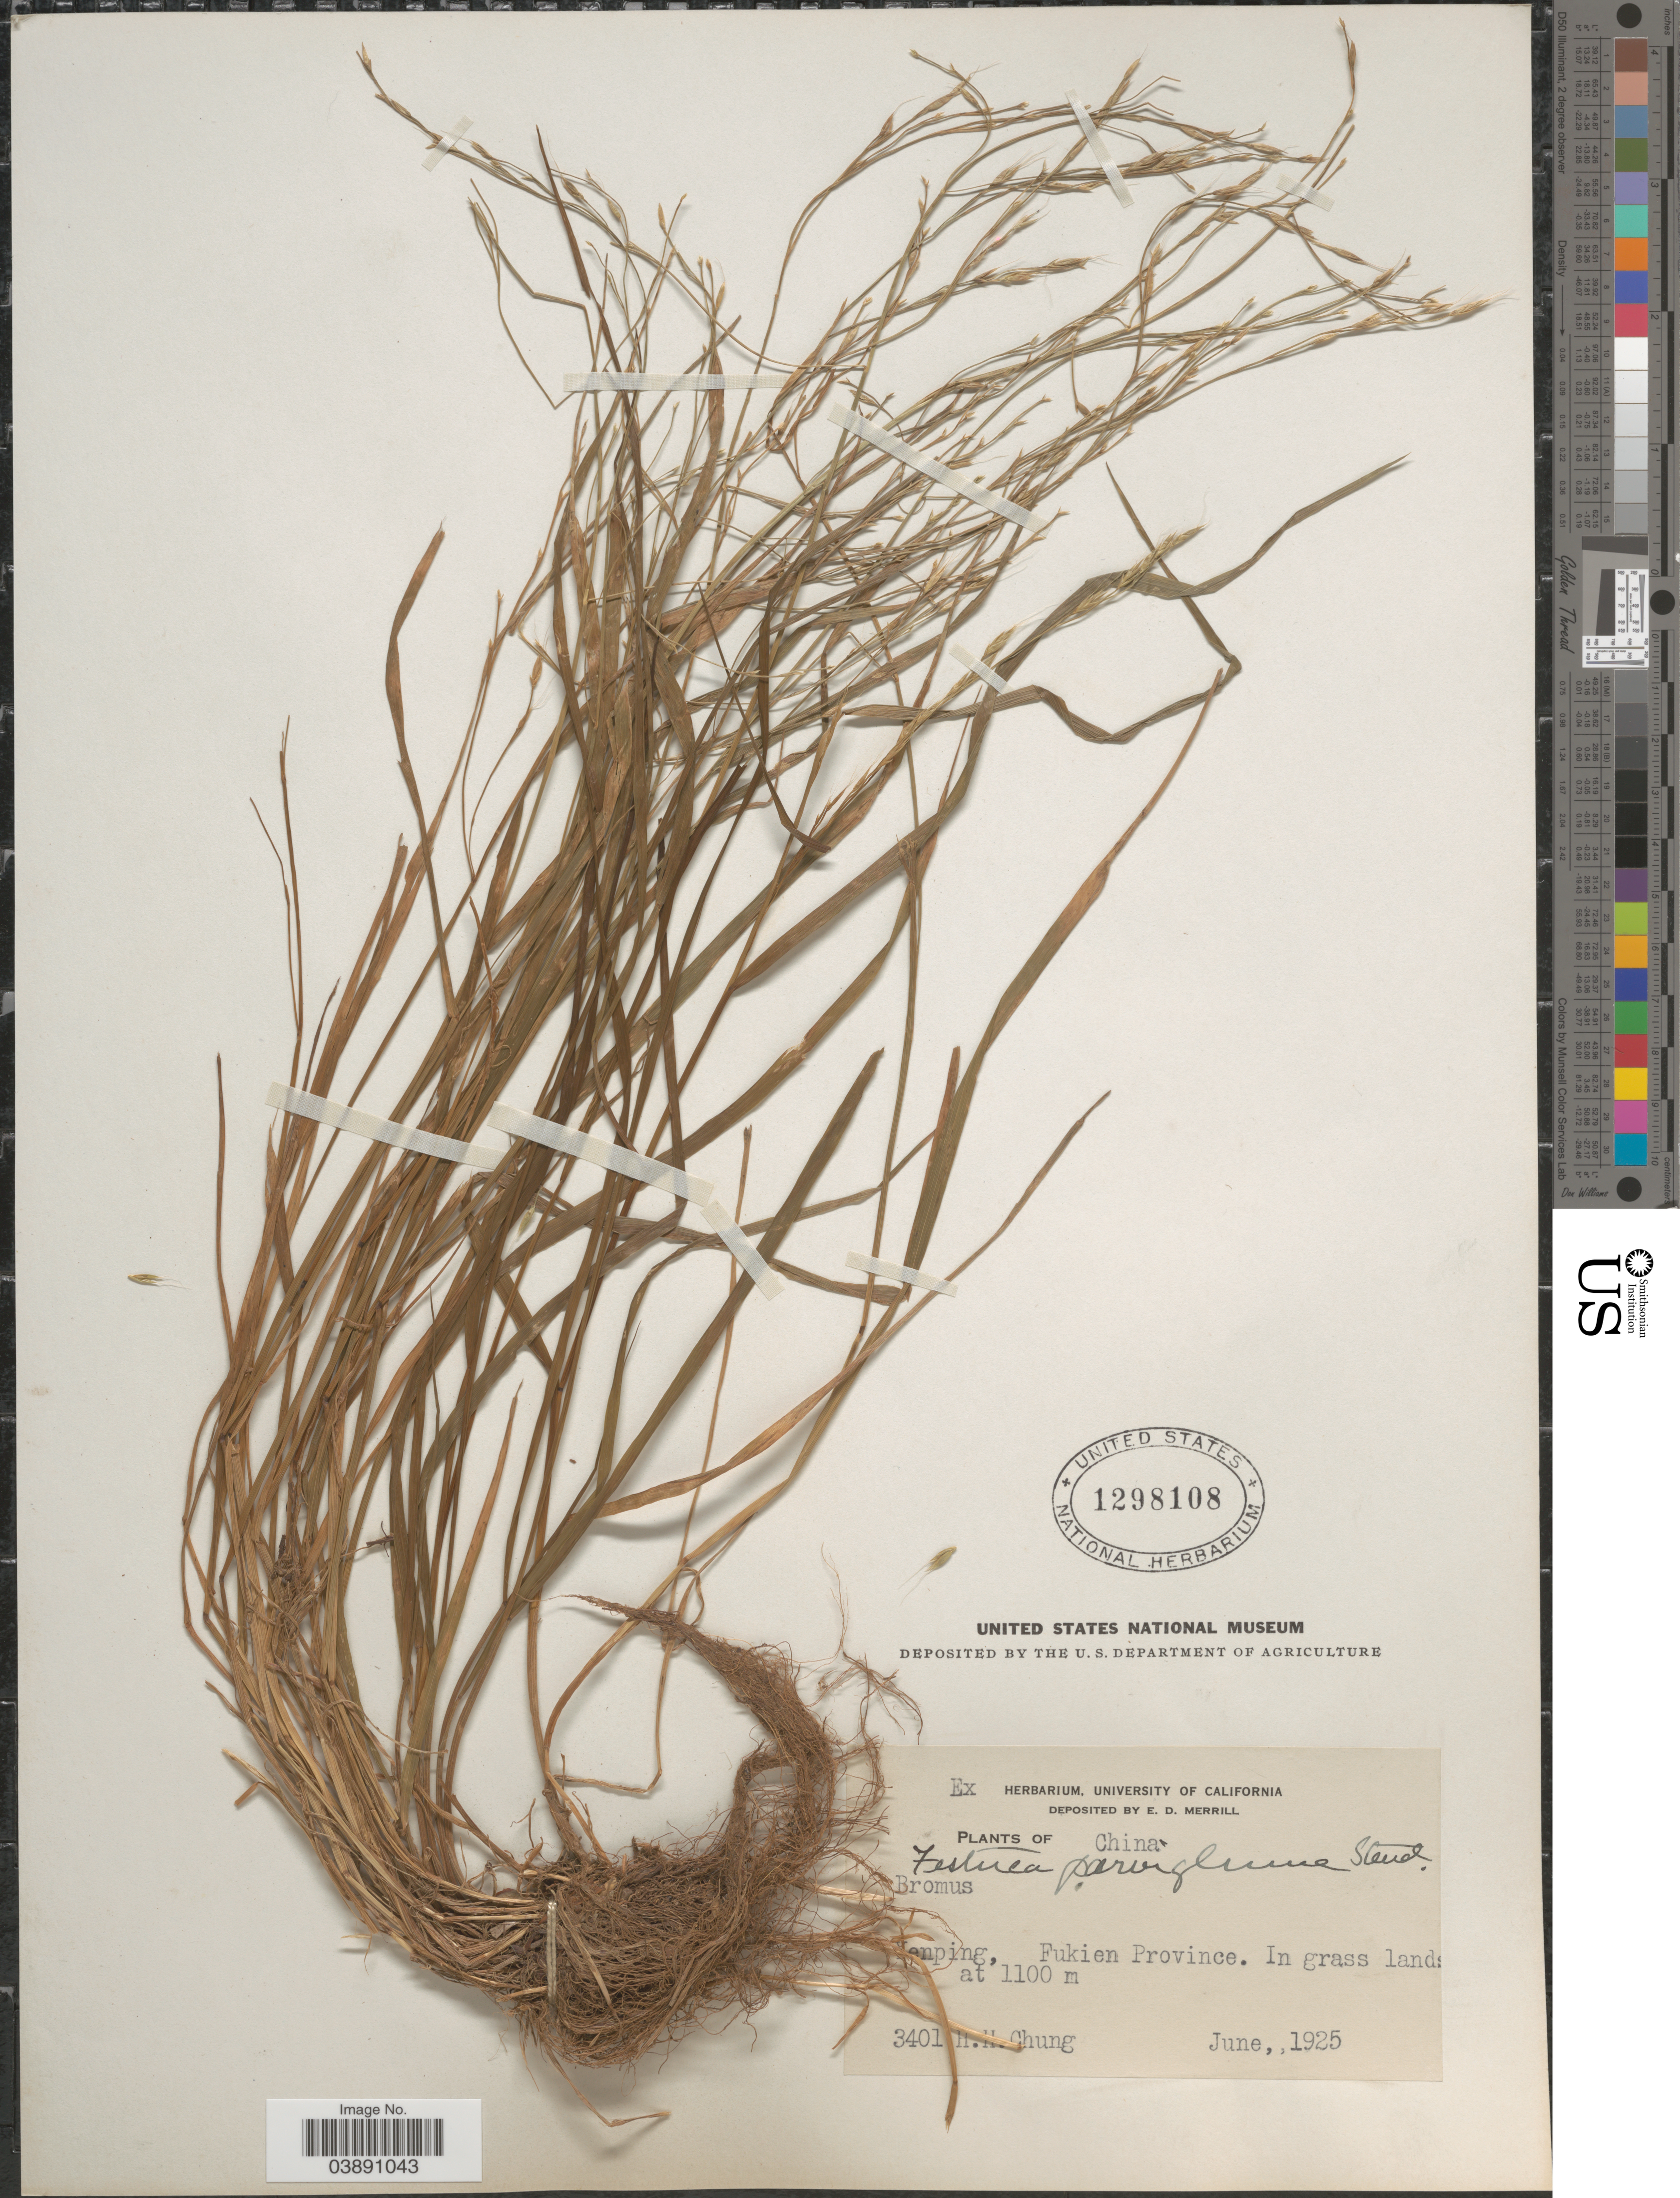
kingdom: Plantae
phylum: Tracheophyta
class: Liliopsida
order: Poales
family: Poaceae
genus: Festuca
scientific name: Festuca parvigluma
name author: Steud.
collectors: H. Chung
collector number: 3401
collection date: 1925-06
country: China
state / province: Fujian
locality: [illegible text]enping, Fukien Province.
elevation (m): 1100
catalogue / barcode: US 1298108